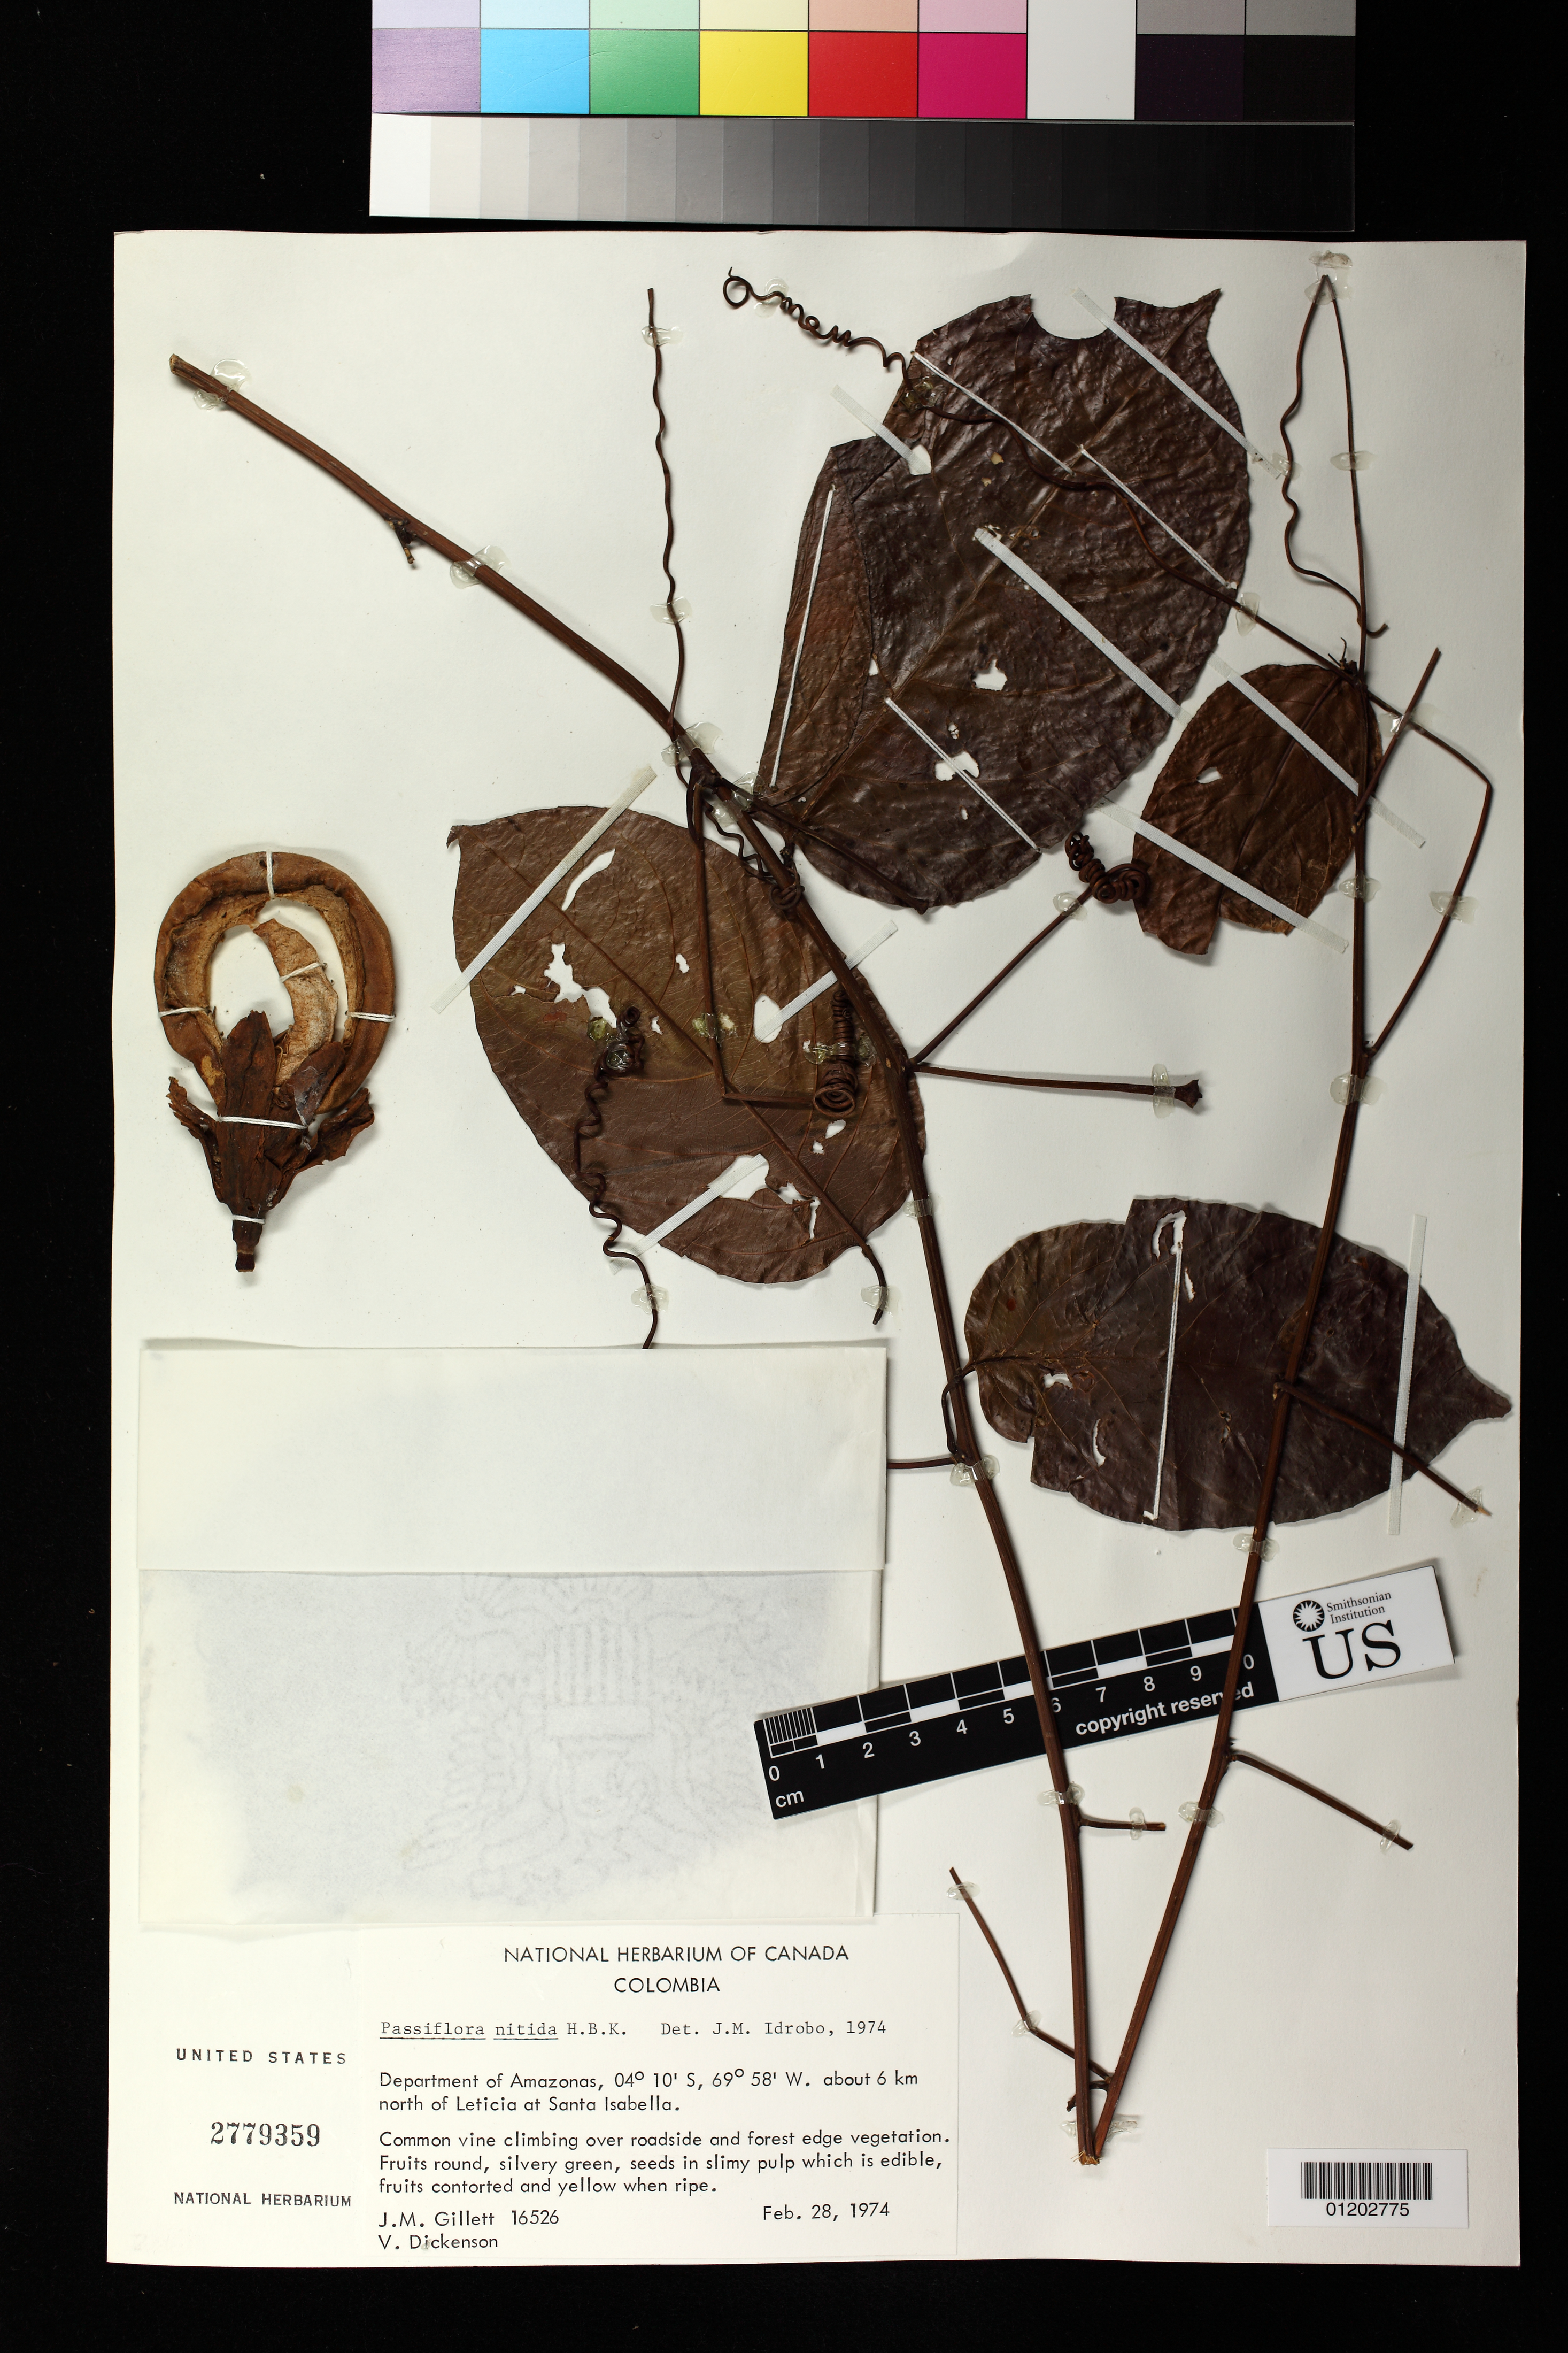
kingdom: Plantae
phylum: Tracheophyta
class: Magnoliopsida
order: Malpighiales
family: Passifloraceae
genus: Passiflora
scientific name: Passiflora nitida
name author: Kunth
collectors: J. Gillett & V. Dickenson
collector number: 16526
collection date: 1974-02-28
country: Colombia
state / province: Amazônas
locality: about 6 km north of Leticia at Santa Isabella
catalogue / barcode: US 2779359